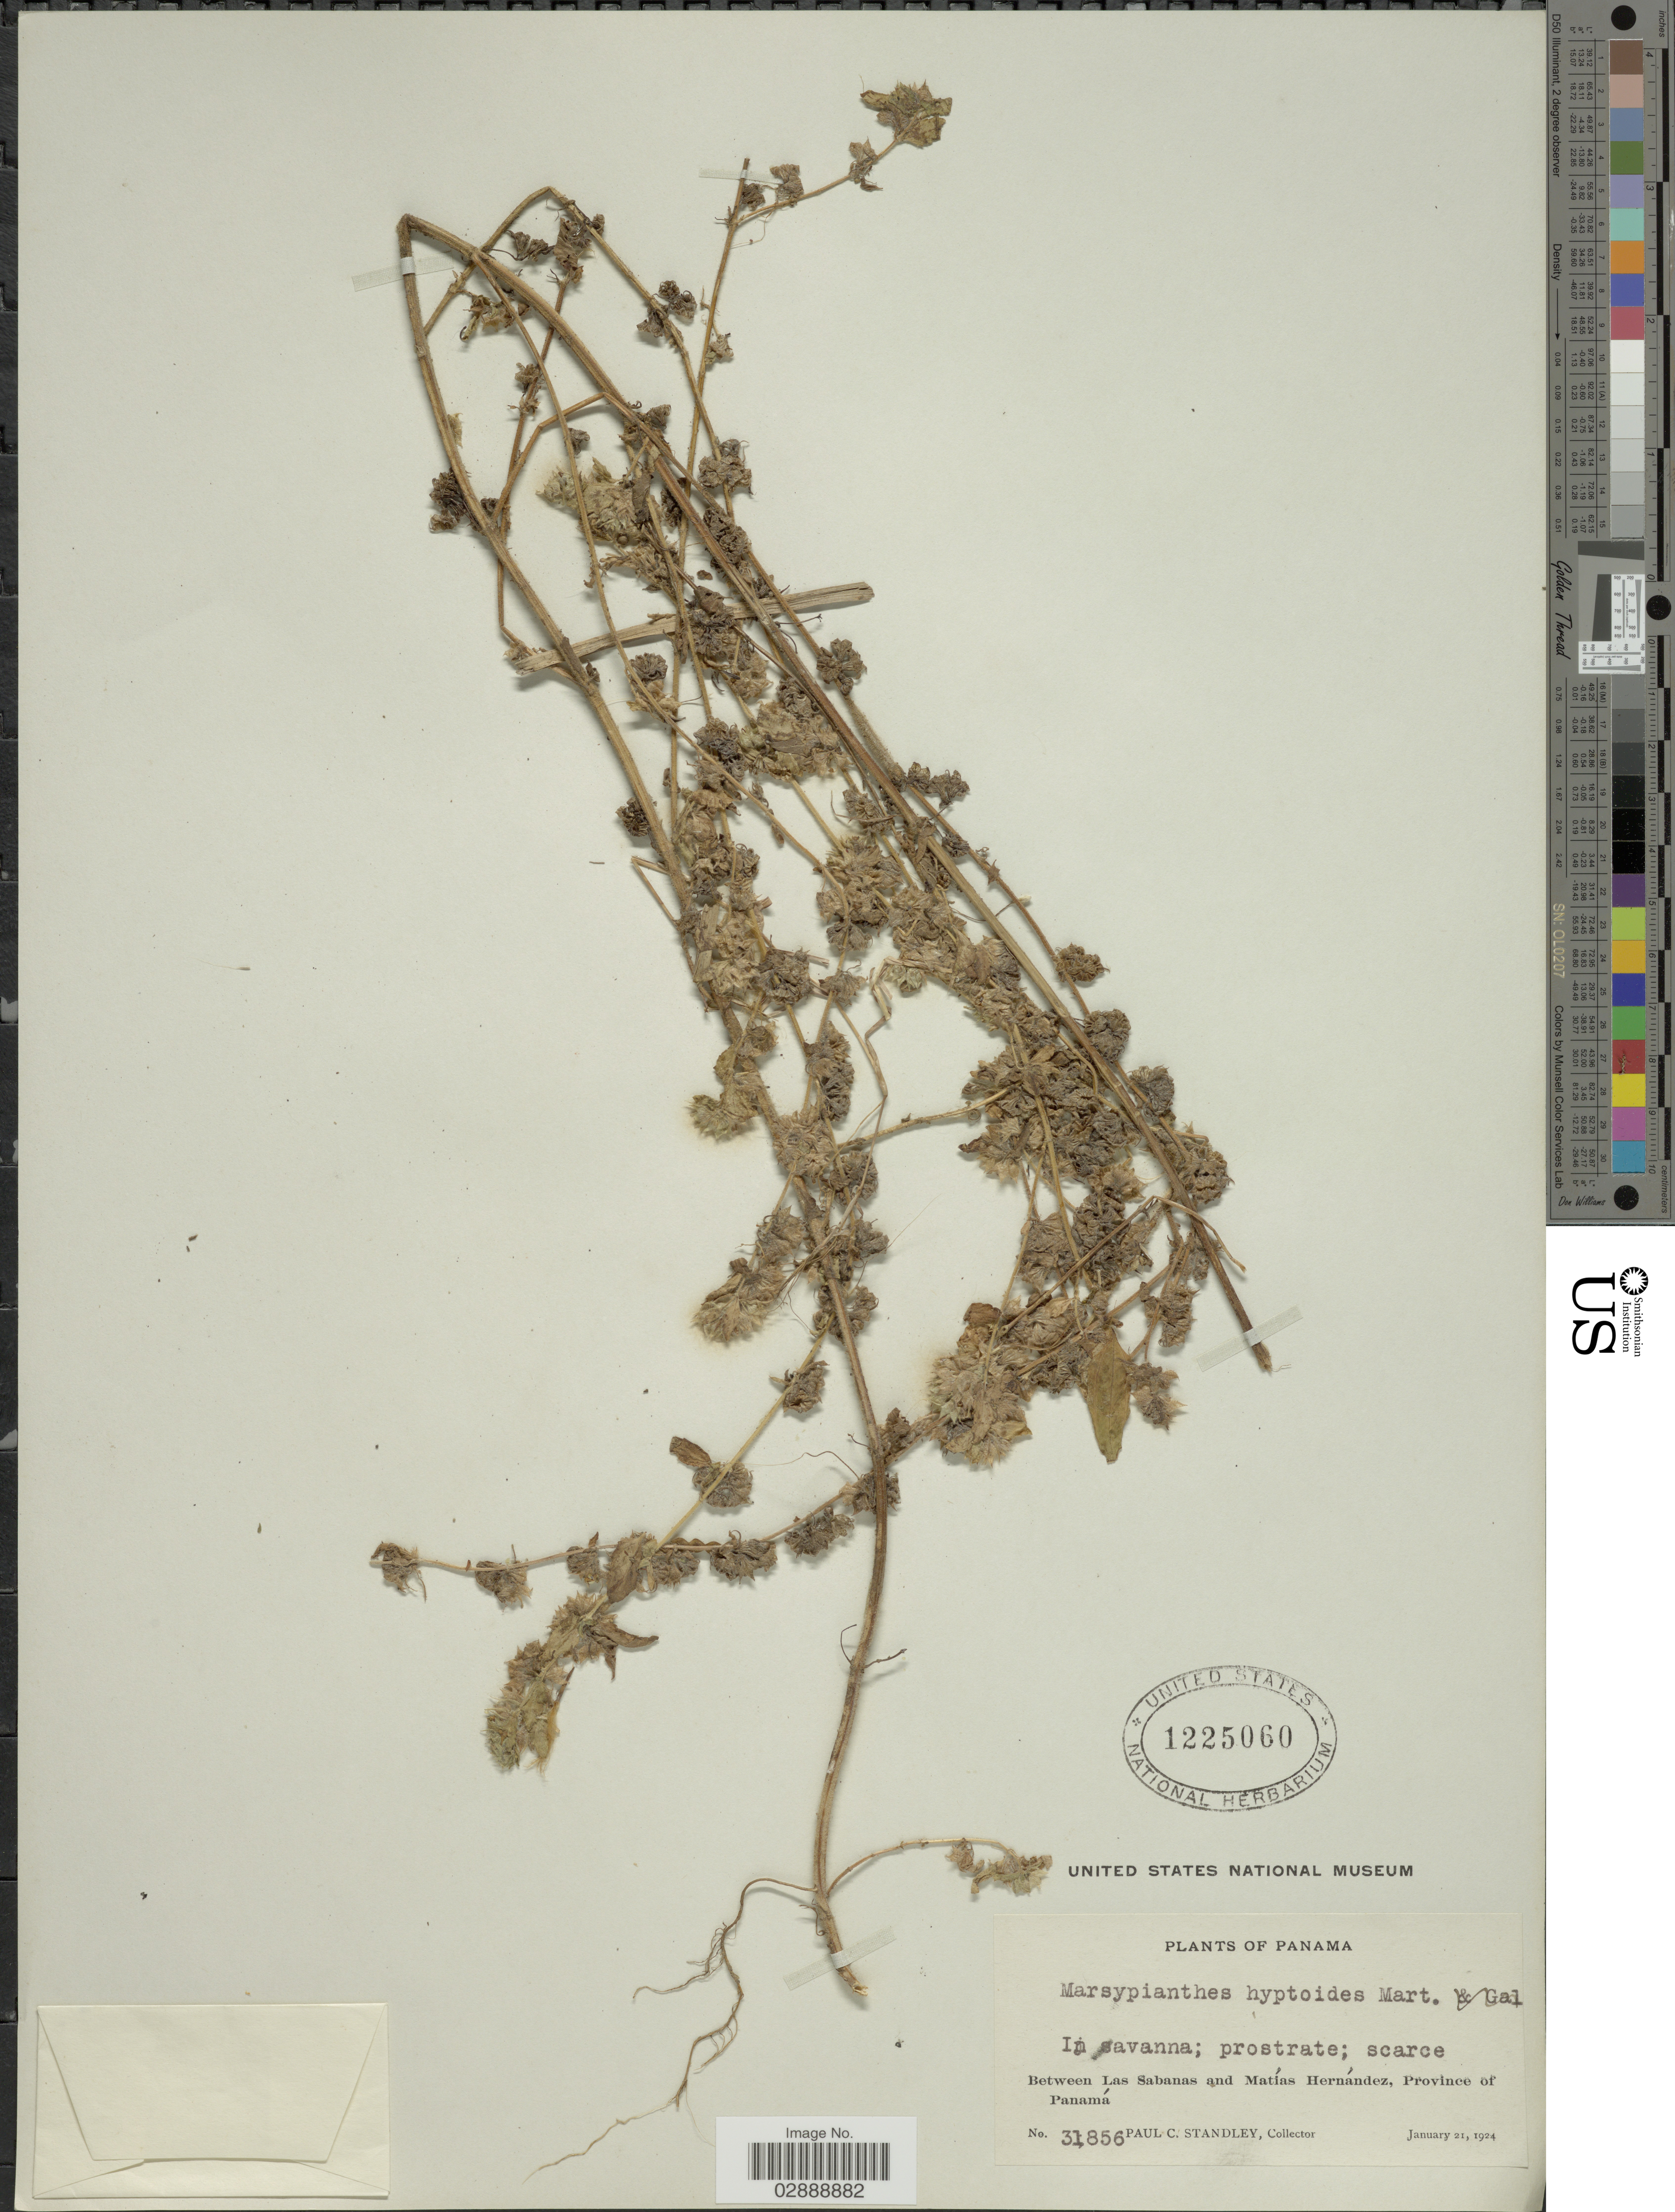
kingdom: Plantae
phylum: Tracheophyta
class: Magnoliopsida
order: Lamiales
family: Lamiaceae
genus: Marsypianthes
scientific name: Marsypianthes chamaedrys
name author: (Vahl) Kuntze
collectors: P. C. Standley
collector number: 31856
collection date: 1924-01-21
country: Panama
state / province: Panamá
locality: Between Las Sabanas and Matías Hernández.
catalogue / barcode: US 1225060